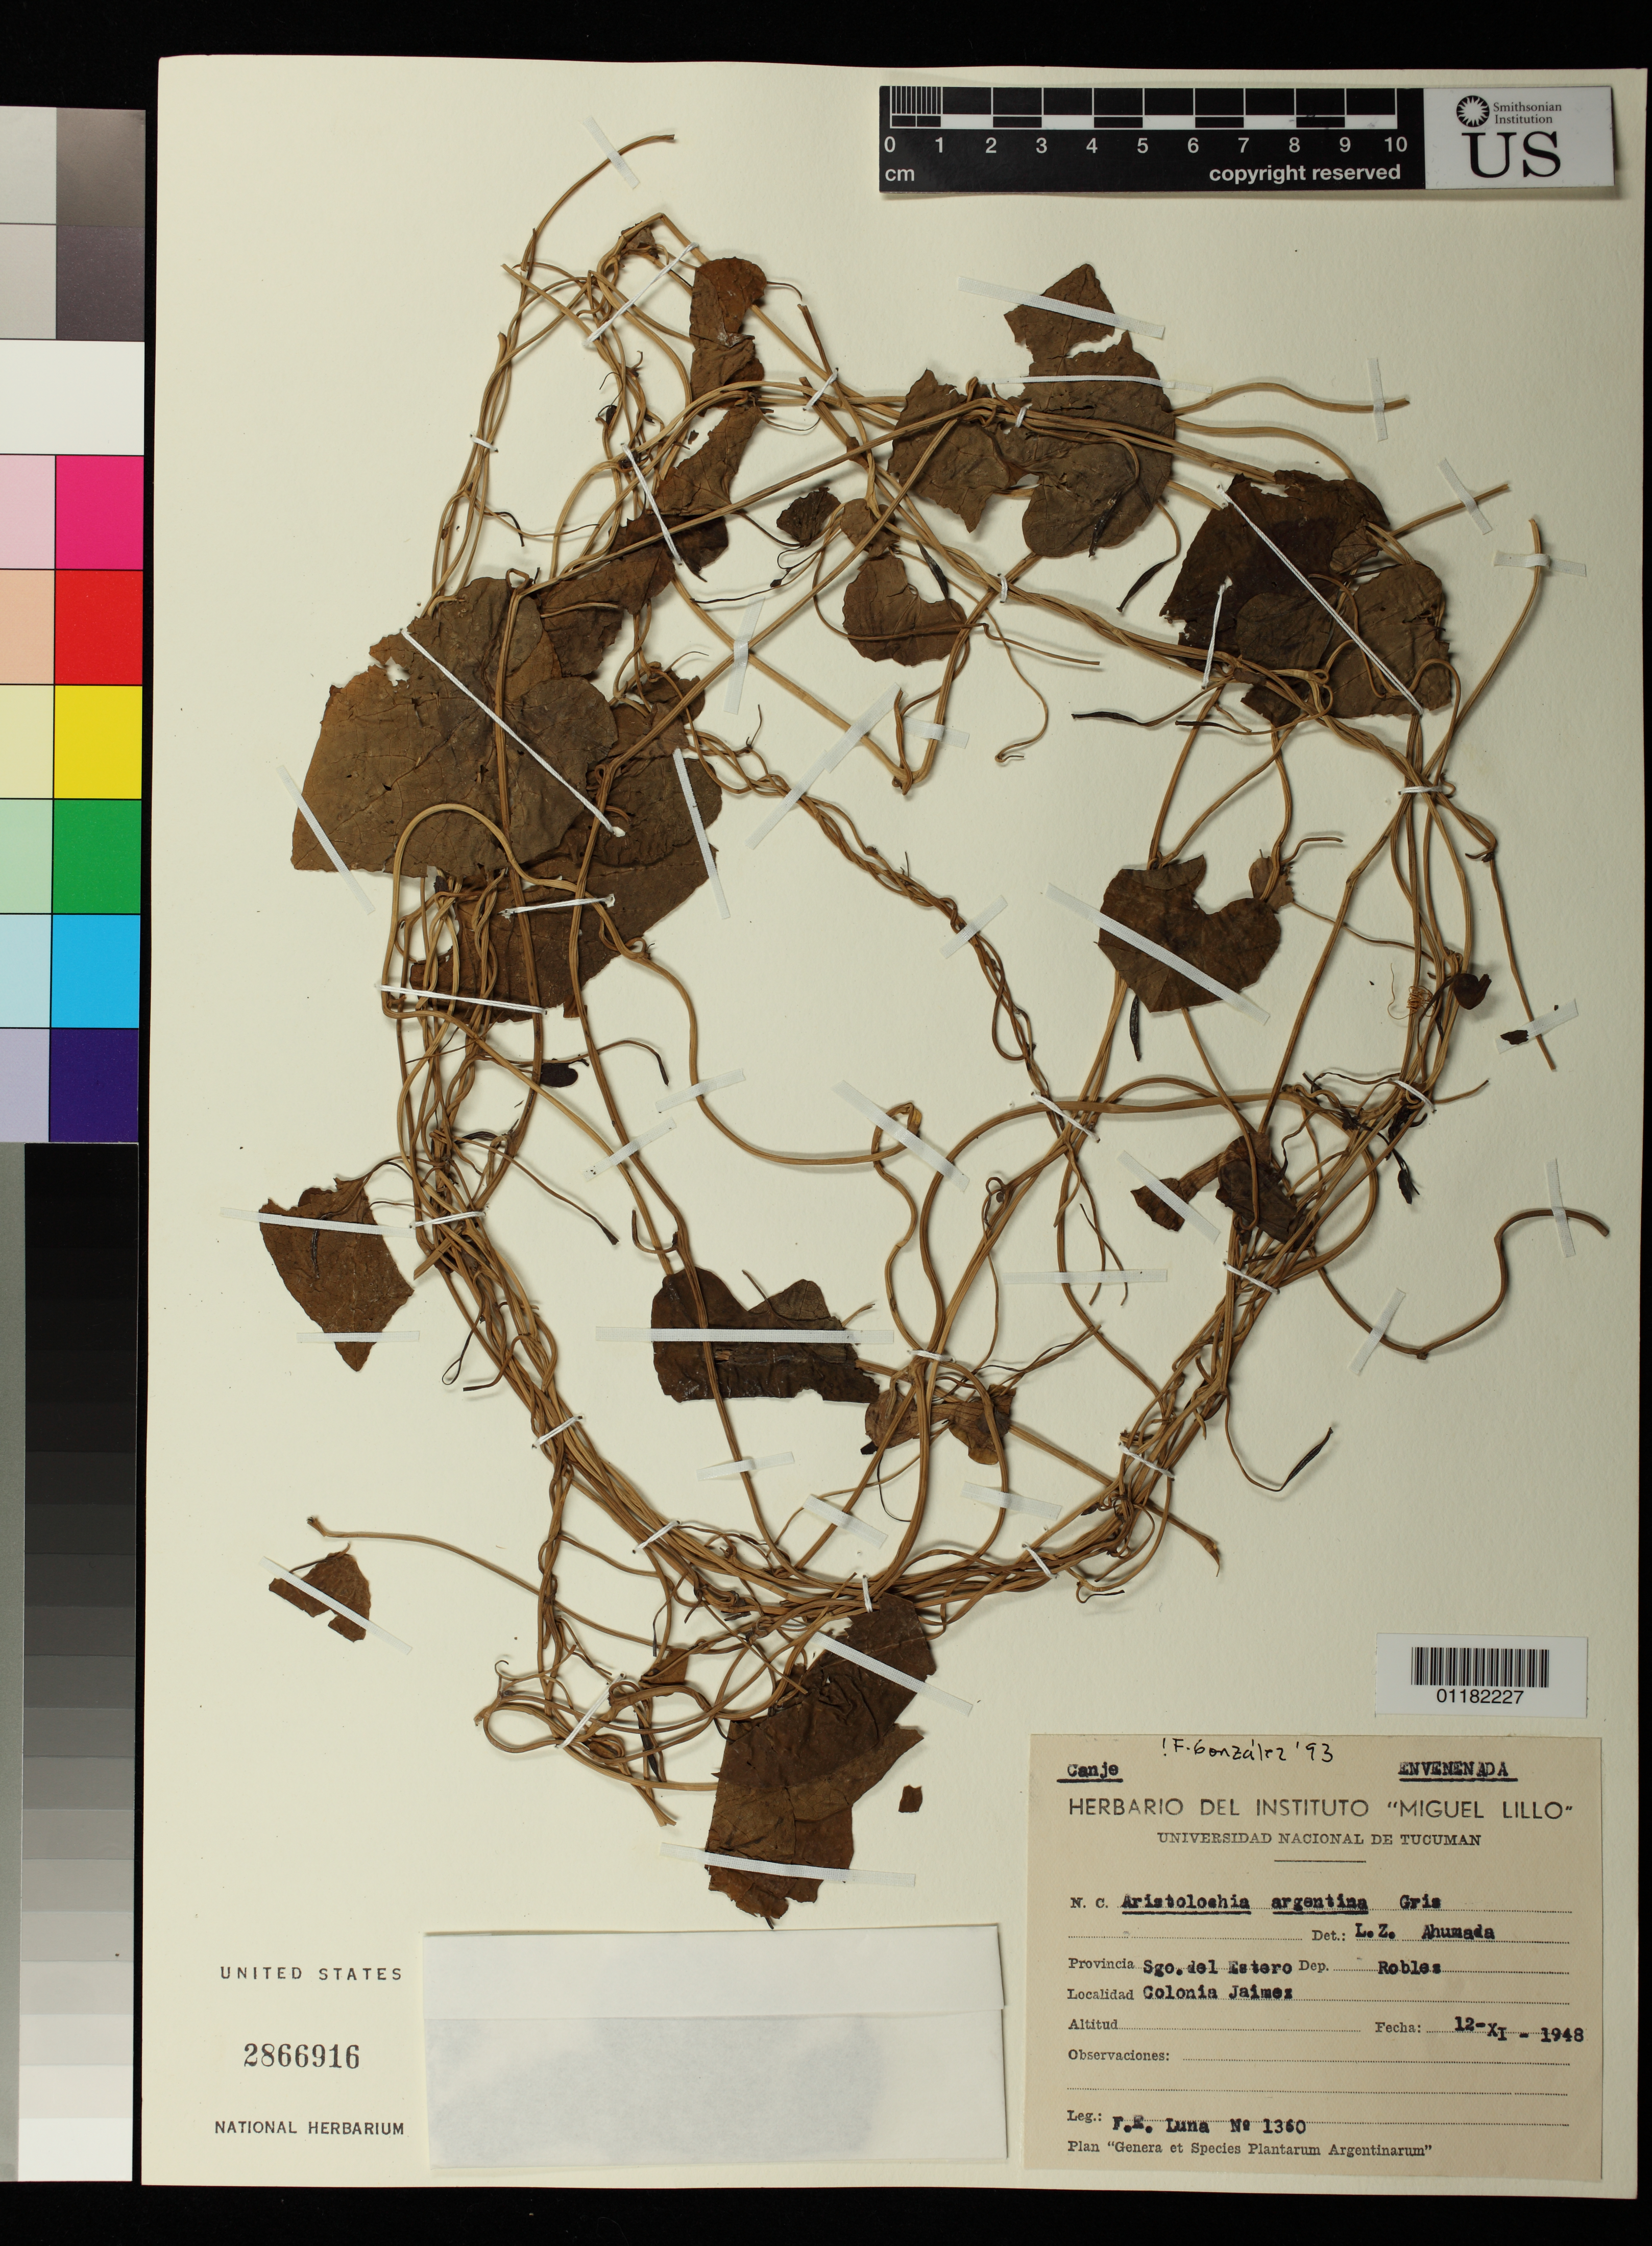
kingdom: Plantae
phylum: Tracheophyta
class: Magnoliopsida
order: Piperales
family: Aristolochiaceae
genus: Aristolochia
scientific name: Aristolochia argentina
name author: Griseb.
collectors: F. E. Luna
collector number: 1360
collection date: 1948-11-12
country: Argentina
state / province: Santiago del Estero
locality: Departamento de Robles Colonia Jaimez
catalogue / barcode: US 2866916